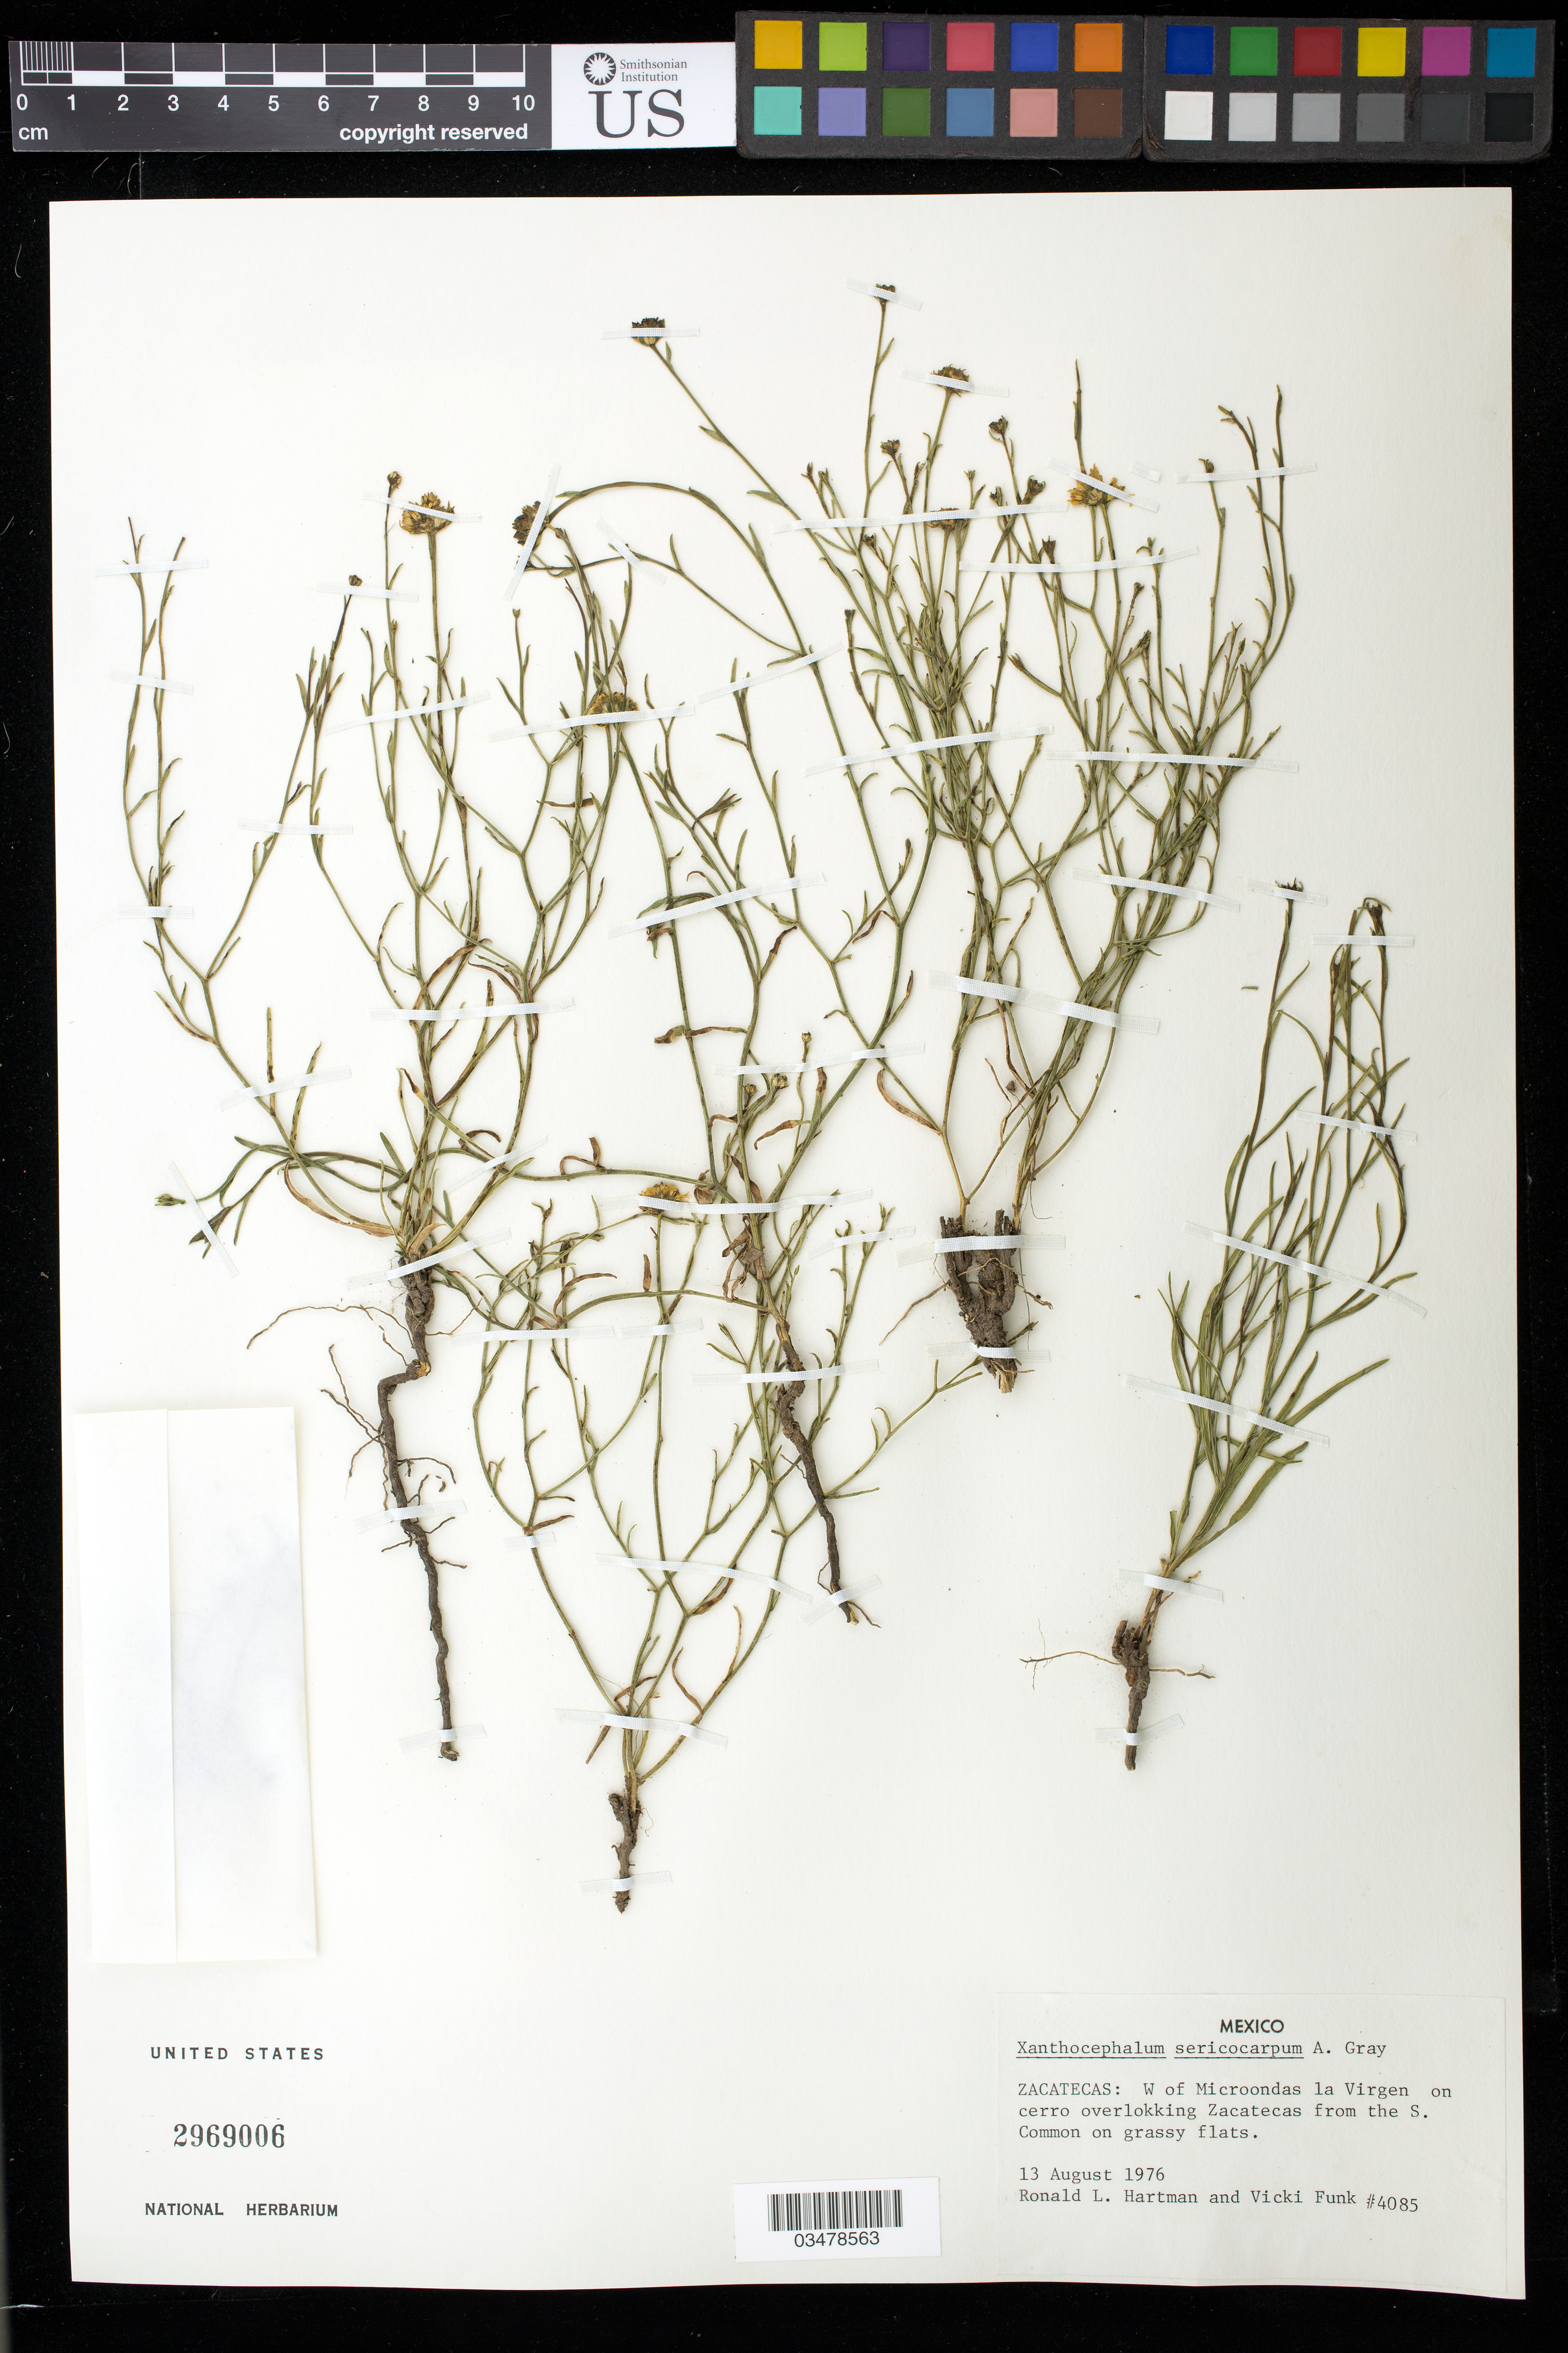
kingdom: Plantae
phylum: Tracheophyta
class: Magnoliopsida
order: Asterales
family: Asteraceae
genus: Xanthocephalum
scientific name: Xanthocephalum sericocarpum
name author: A. Gray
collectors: R. Hartman & V. Funk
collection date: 1976-08-13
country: Mexico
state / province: Zacatecas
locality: W of Microondas la Virgen on cerro overlooking Zacatecs from the S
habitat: On grassy flats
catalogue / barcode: US 2969006